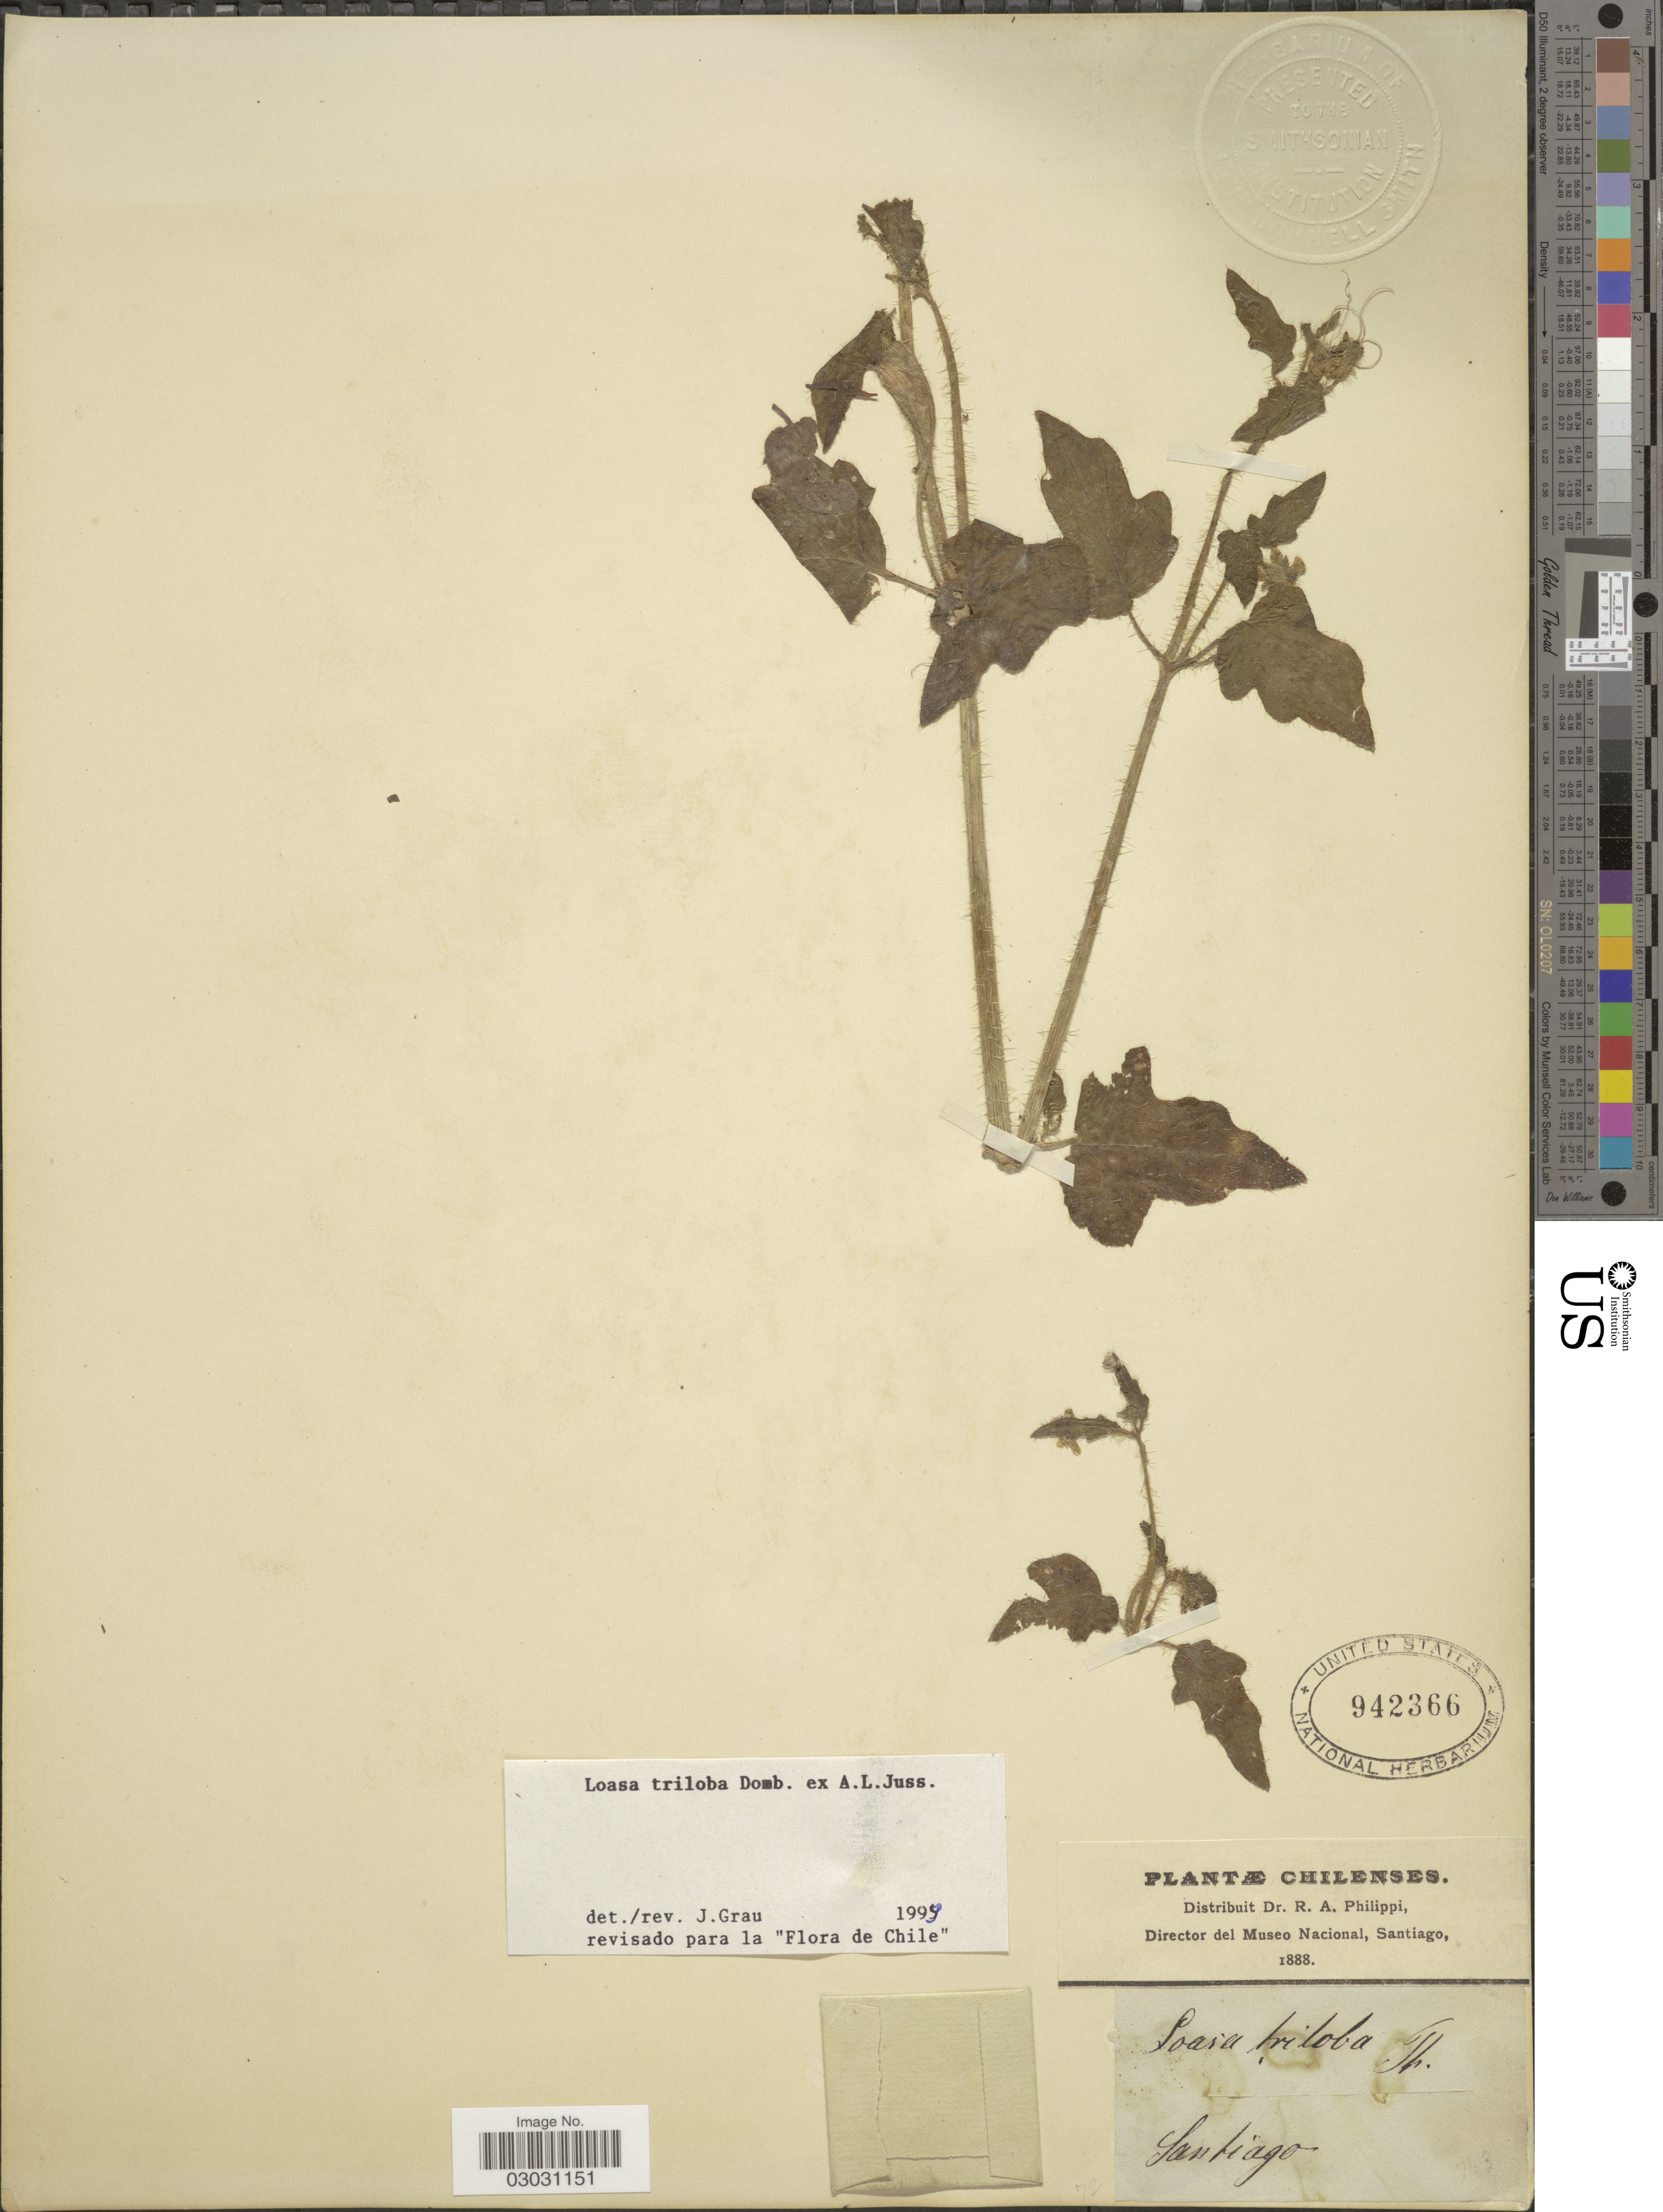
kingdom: Plantae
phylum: Tracheophyta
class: Magnoliopsida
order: Cornales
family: Loasaceae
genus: Loasa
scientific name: Loasa triloba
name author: Dombey ex Juss.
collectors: R. A. Philippi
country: Chile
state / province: Región Metropolitana (RM)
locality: Santiago.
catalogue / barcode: US 942366